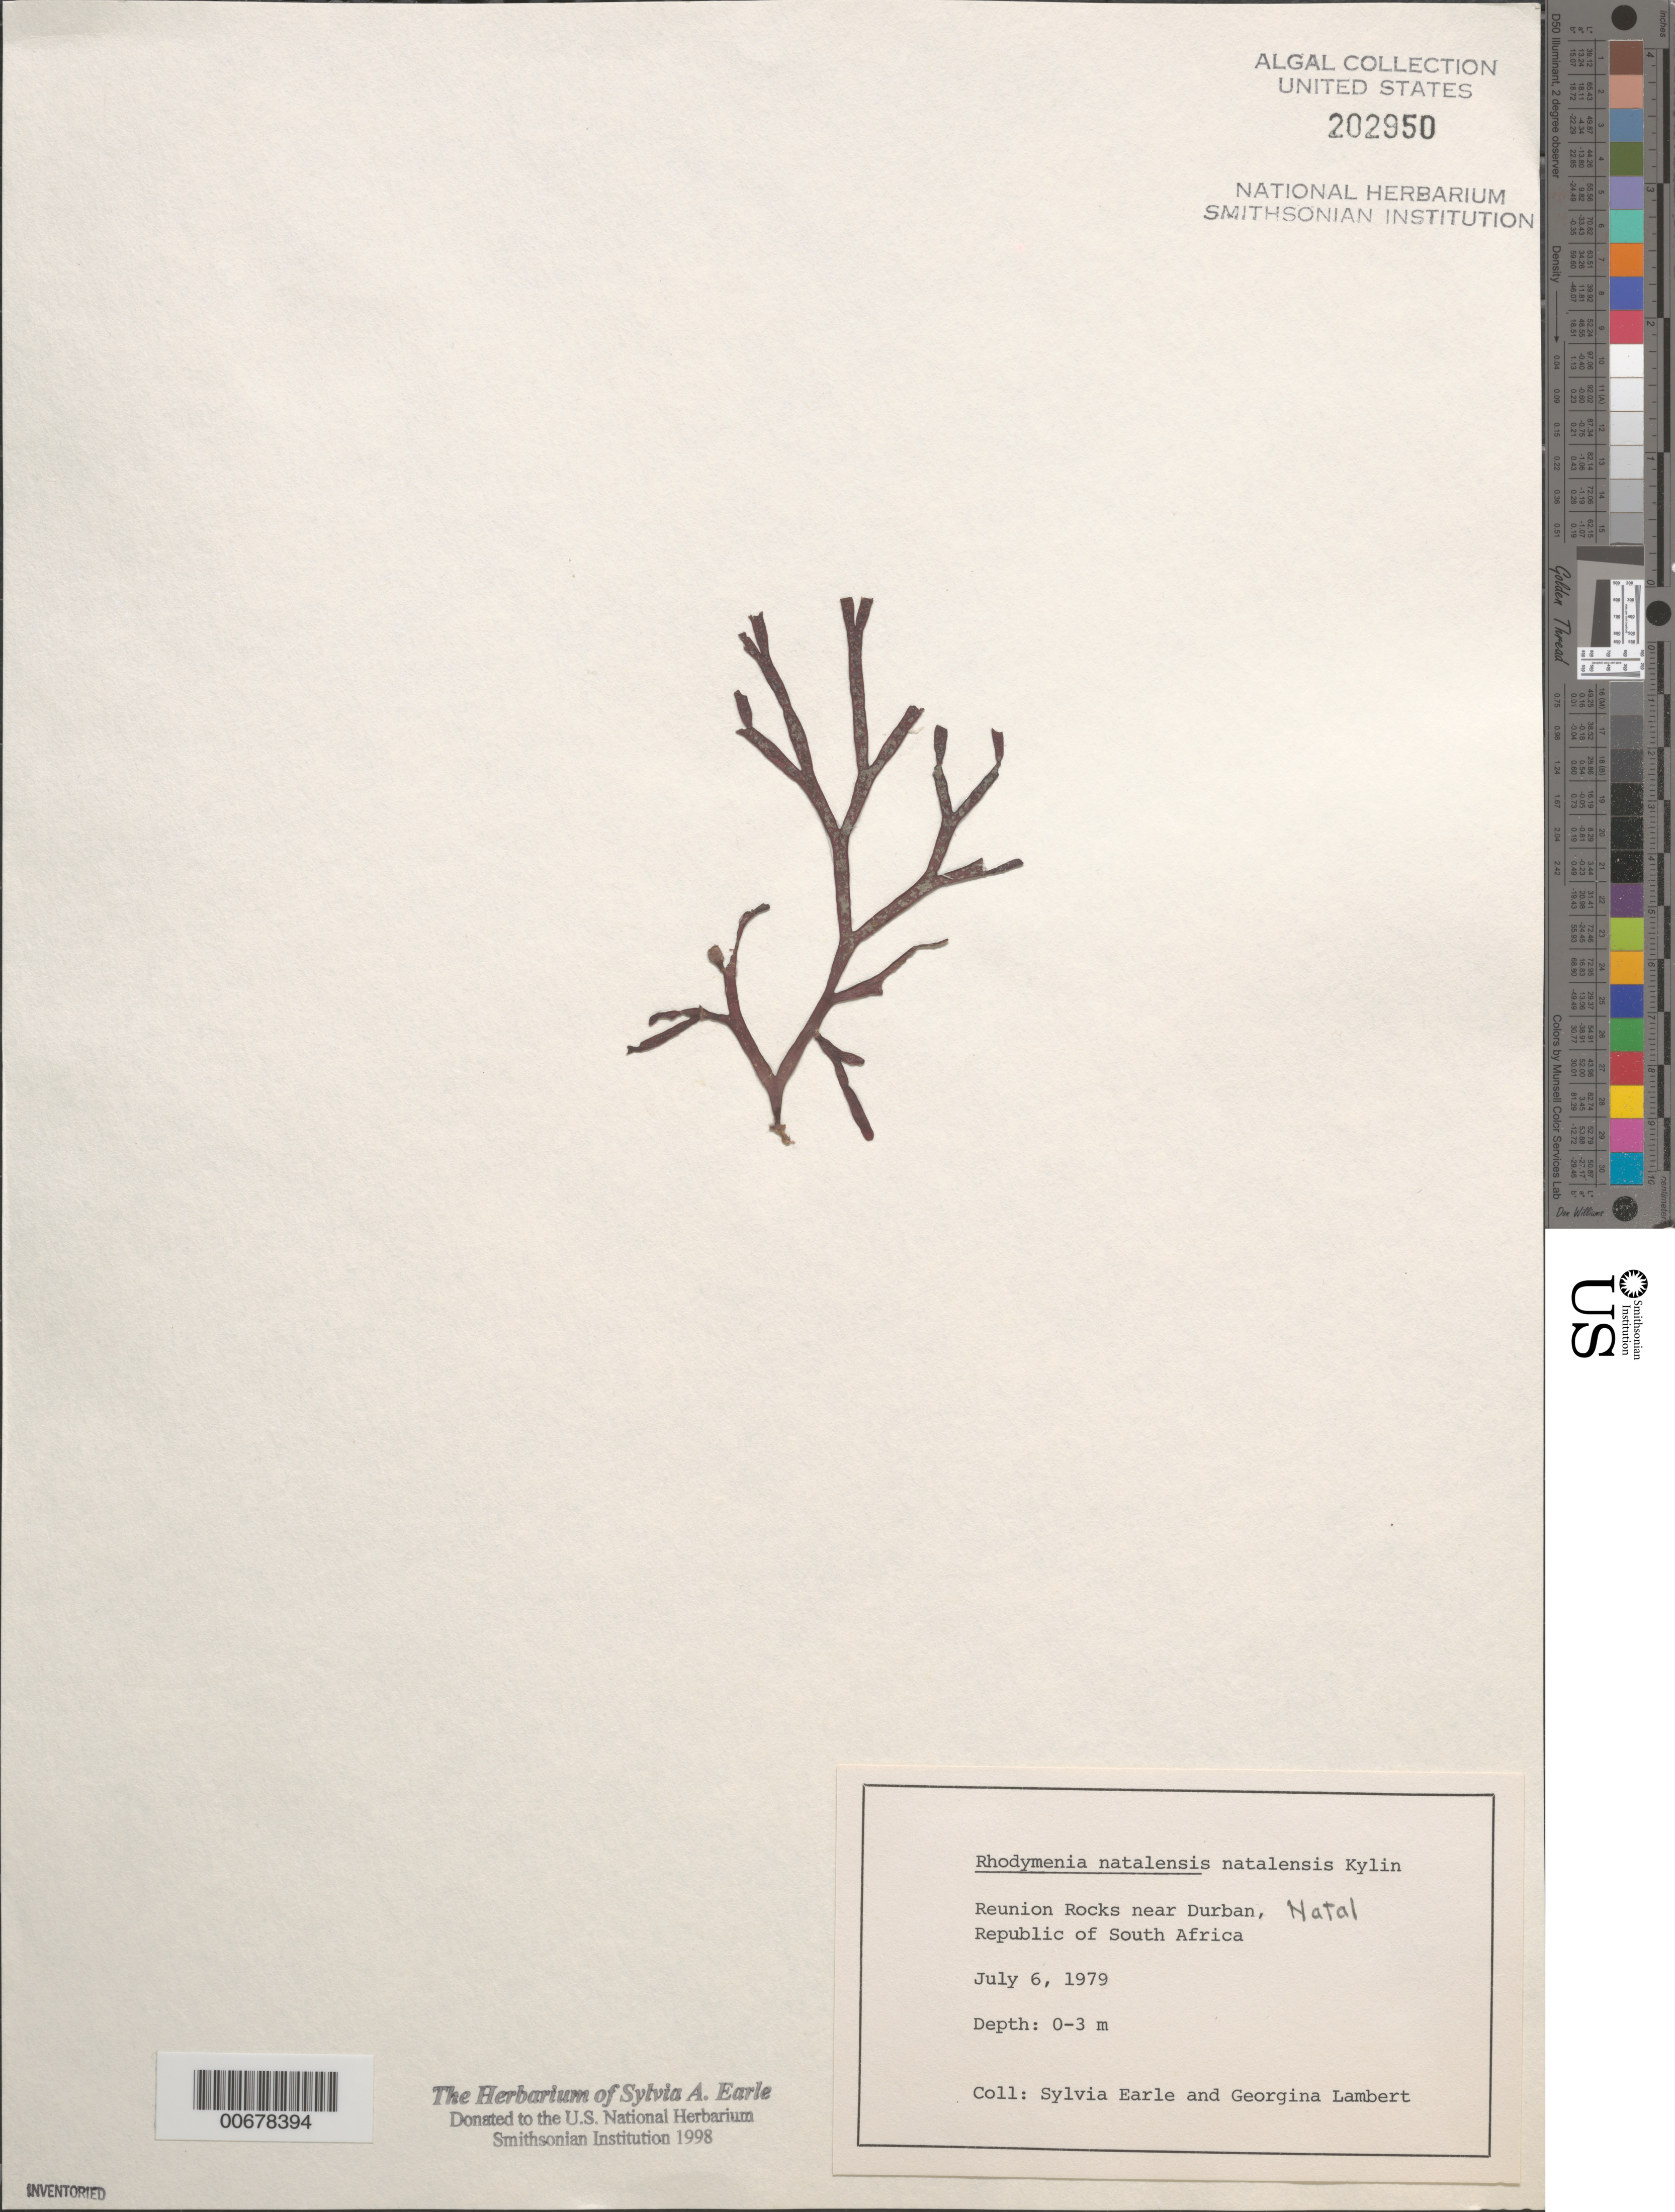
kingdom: Plantae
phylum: Rhodophyta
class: Florideophyceae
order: Rhodymeniales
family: Rhodymeniaceae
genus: Rhodymenia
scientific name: Rhodymenia natalensis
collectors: S. A. Earle & G. Lambert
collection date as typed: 06 Jul 1979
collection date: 1979-07-06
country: South Africa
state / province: KwaZulu-Natal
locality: Reunion Rocks near Durban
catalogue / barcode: US 202950